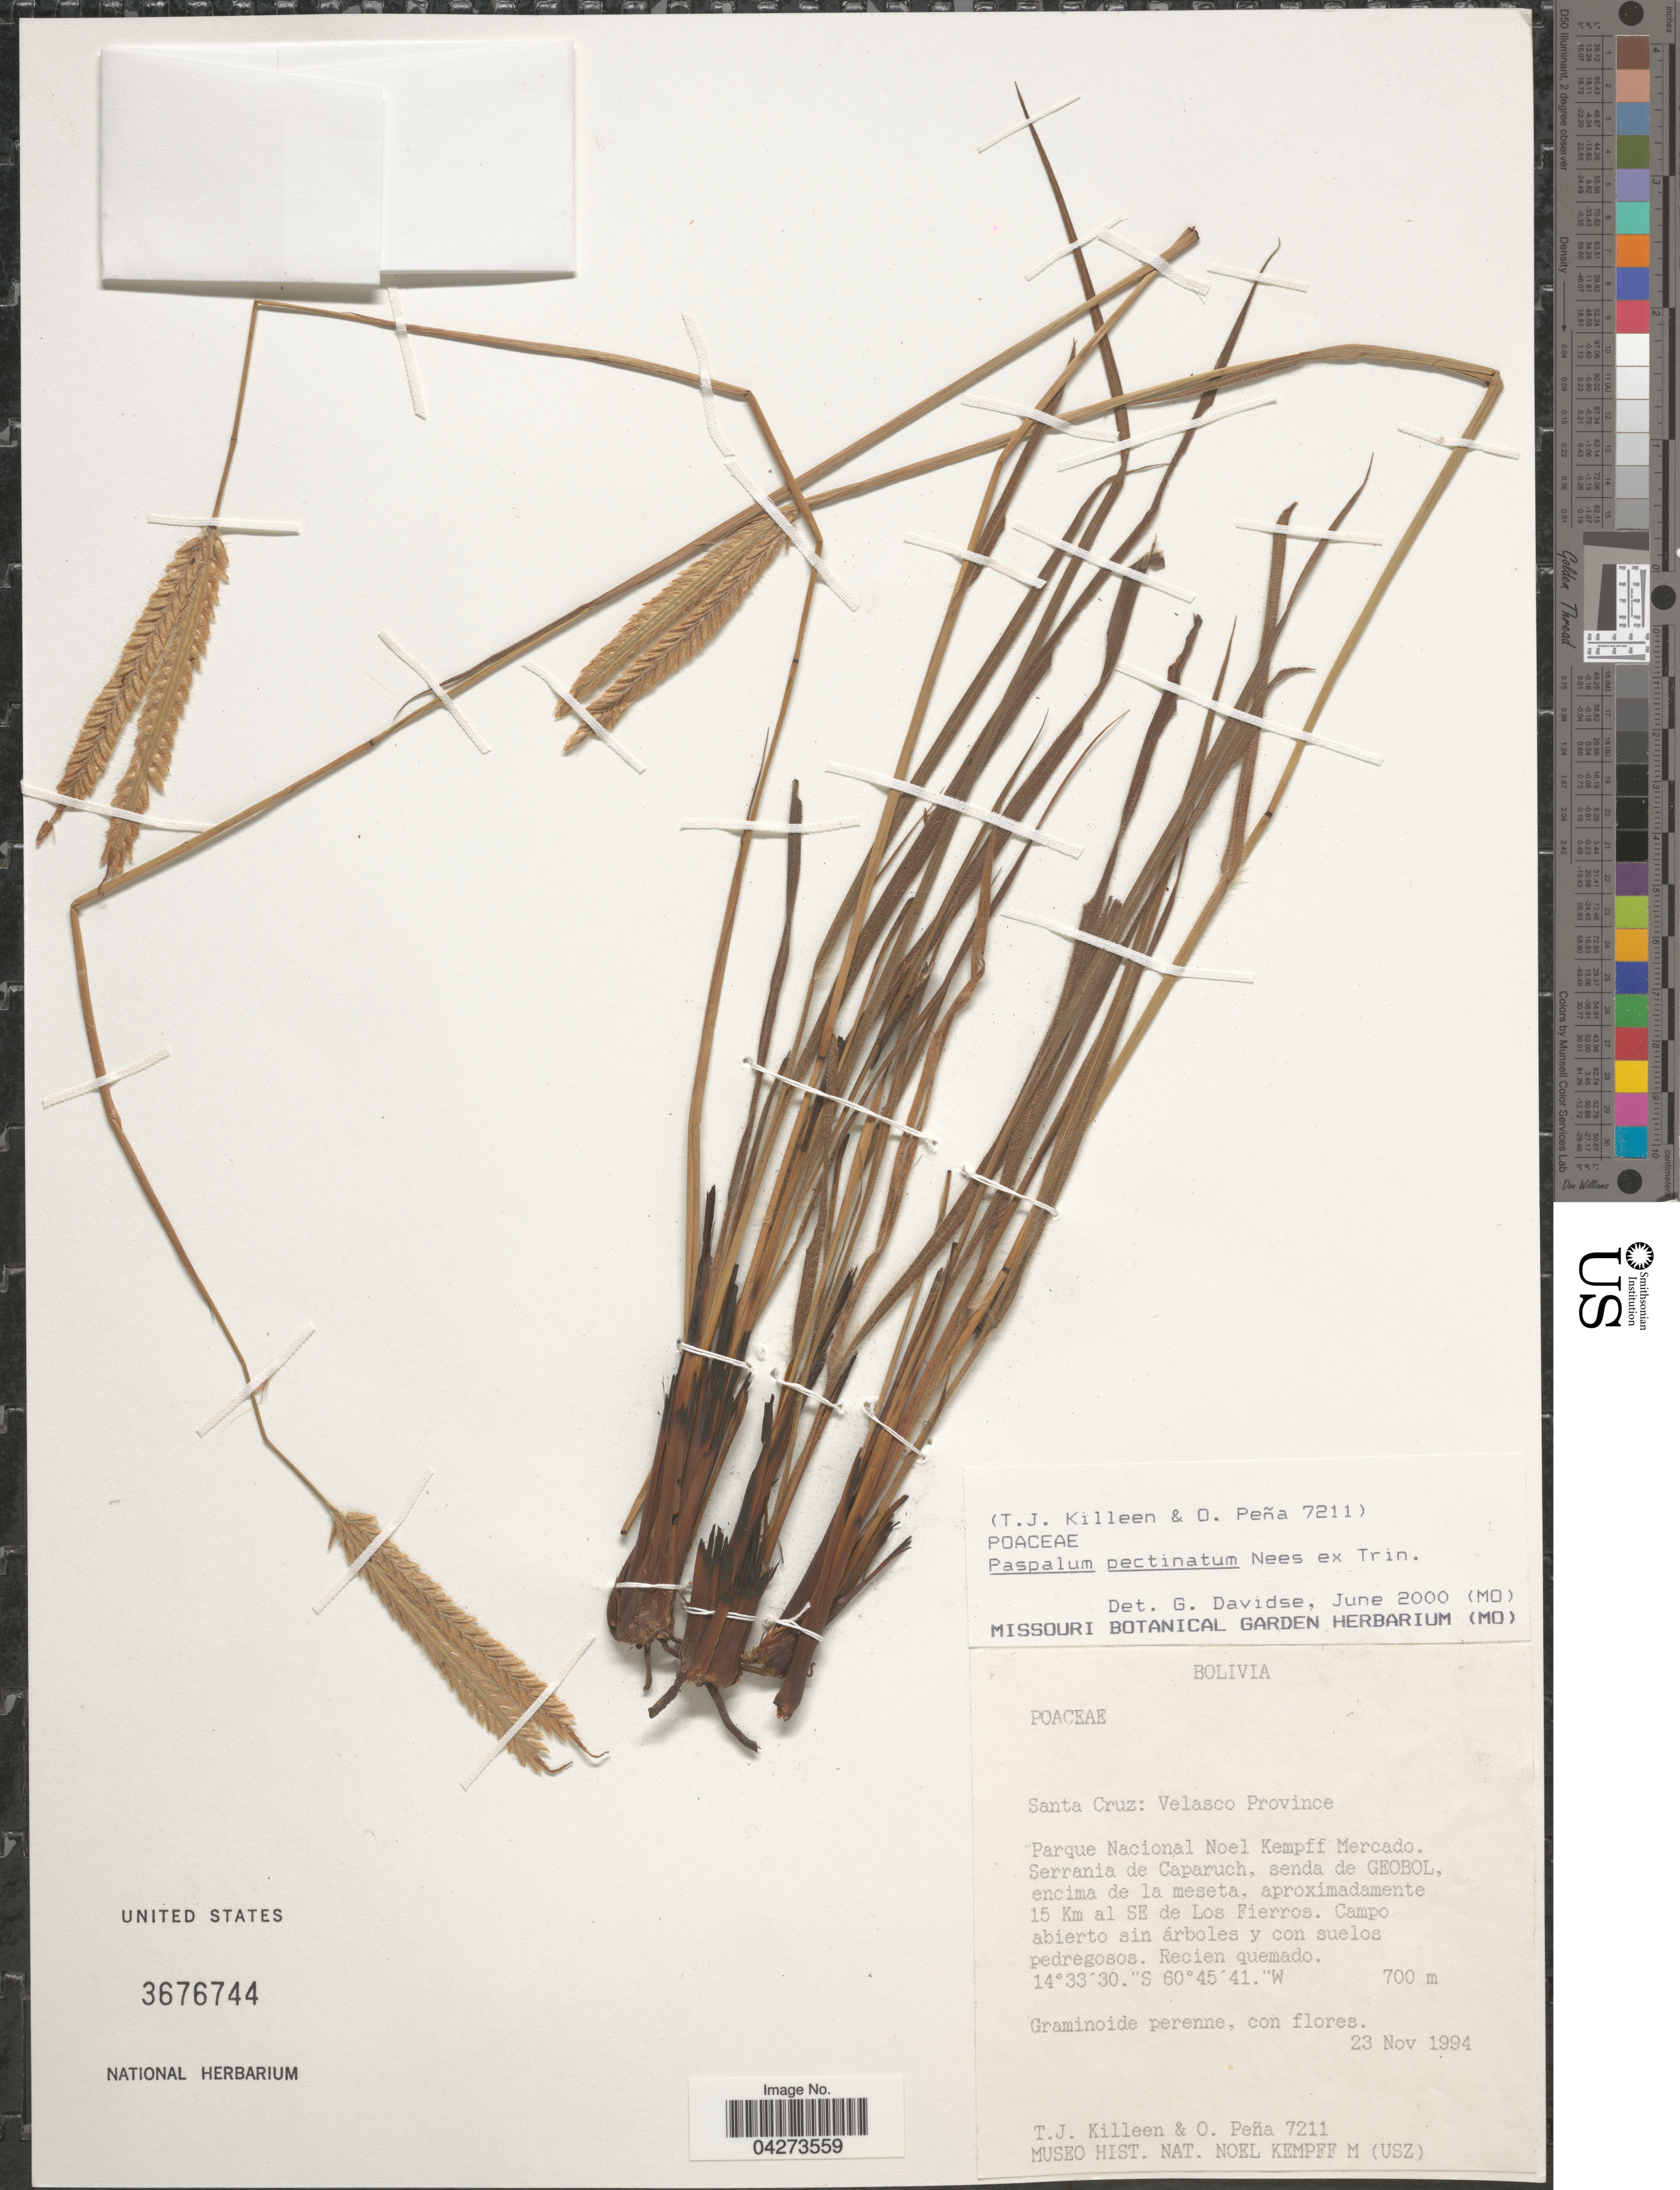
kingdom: Plantae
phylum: Tracheophyta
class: Liliopsida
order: Poales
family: Poaceae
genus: Paspalum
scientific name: Paspalum pectinatum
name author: Nees ex Trin.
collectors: T. J. Killeen & O. Peña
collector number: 7211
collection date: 1994-11-23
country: Bolivia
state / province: Santa Cruz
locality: Velasco Province. Parque Nacional Noel Kempff Mercado. Serrania de Caparuch, senda de GEOBOL, encima de la meseta, aproximadamente 15 Km al SE de Los Fierros.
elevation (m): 700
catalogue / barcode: US 3676744